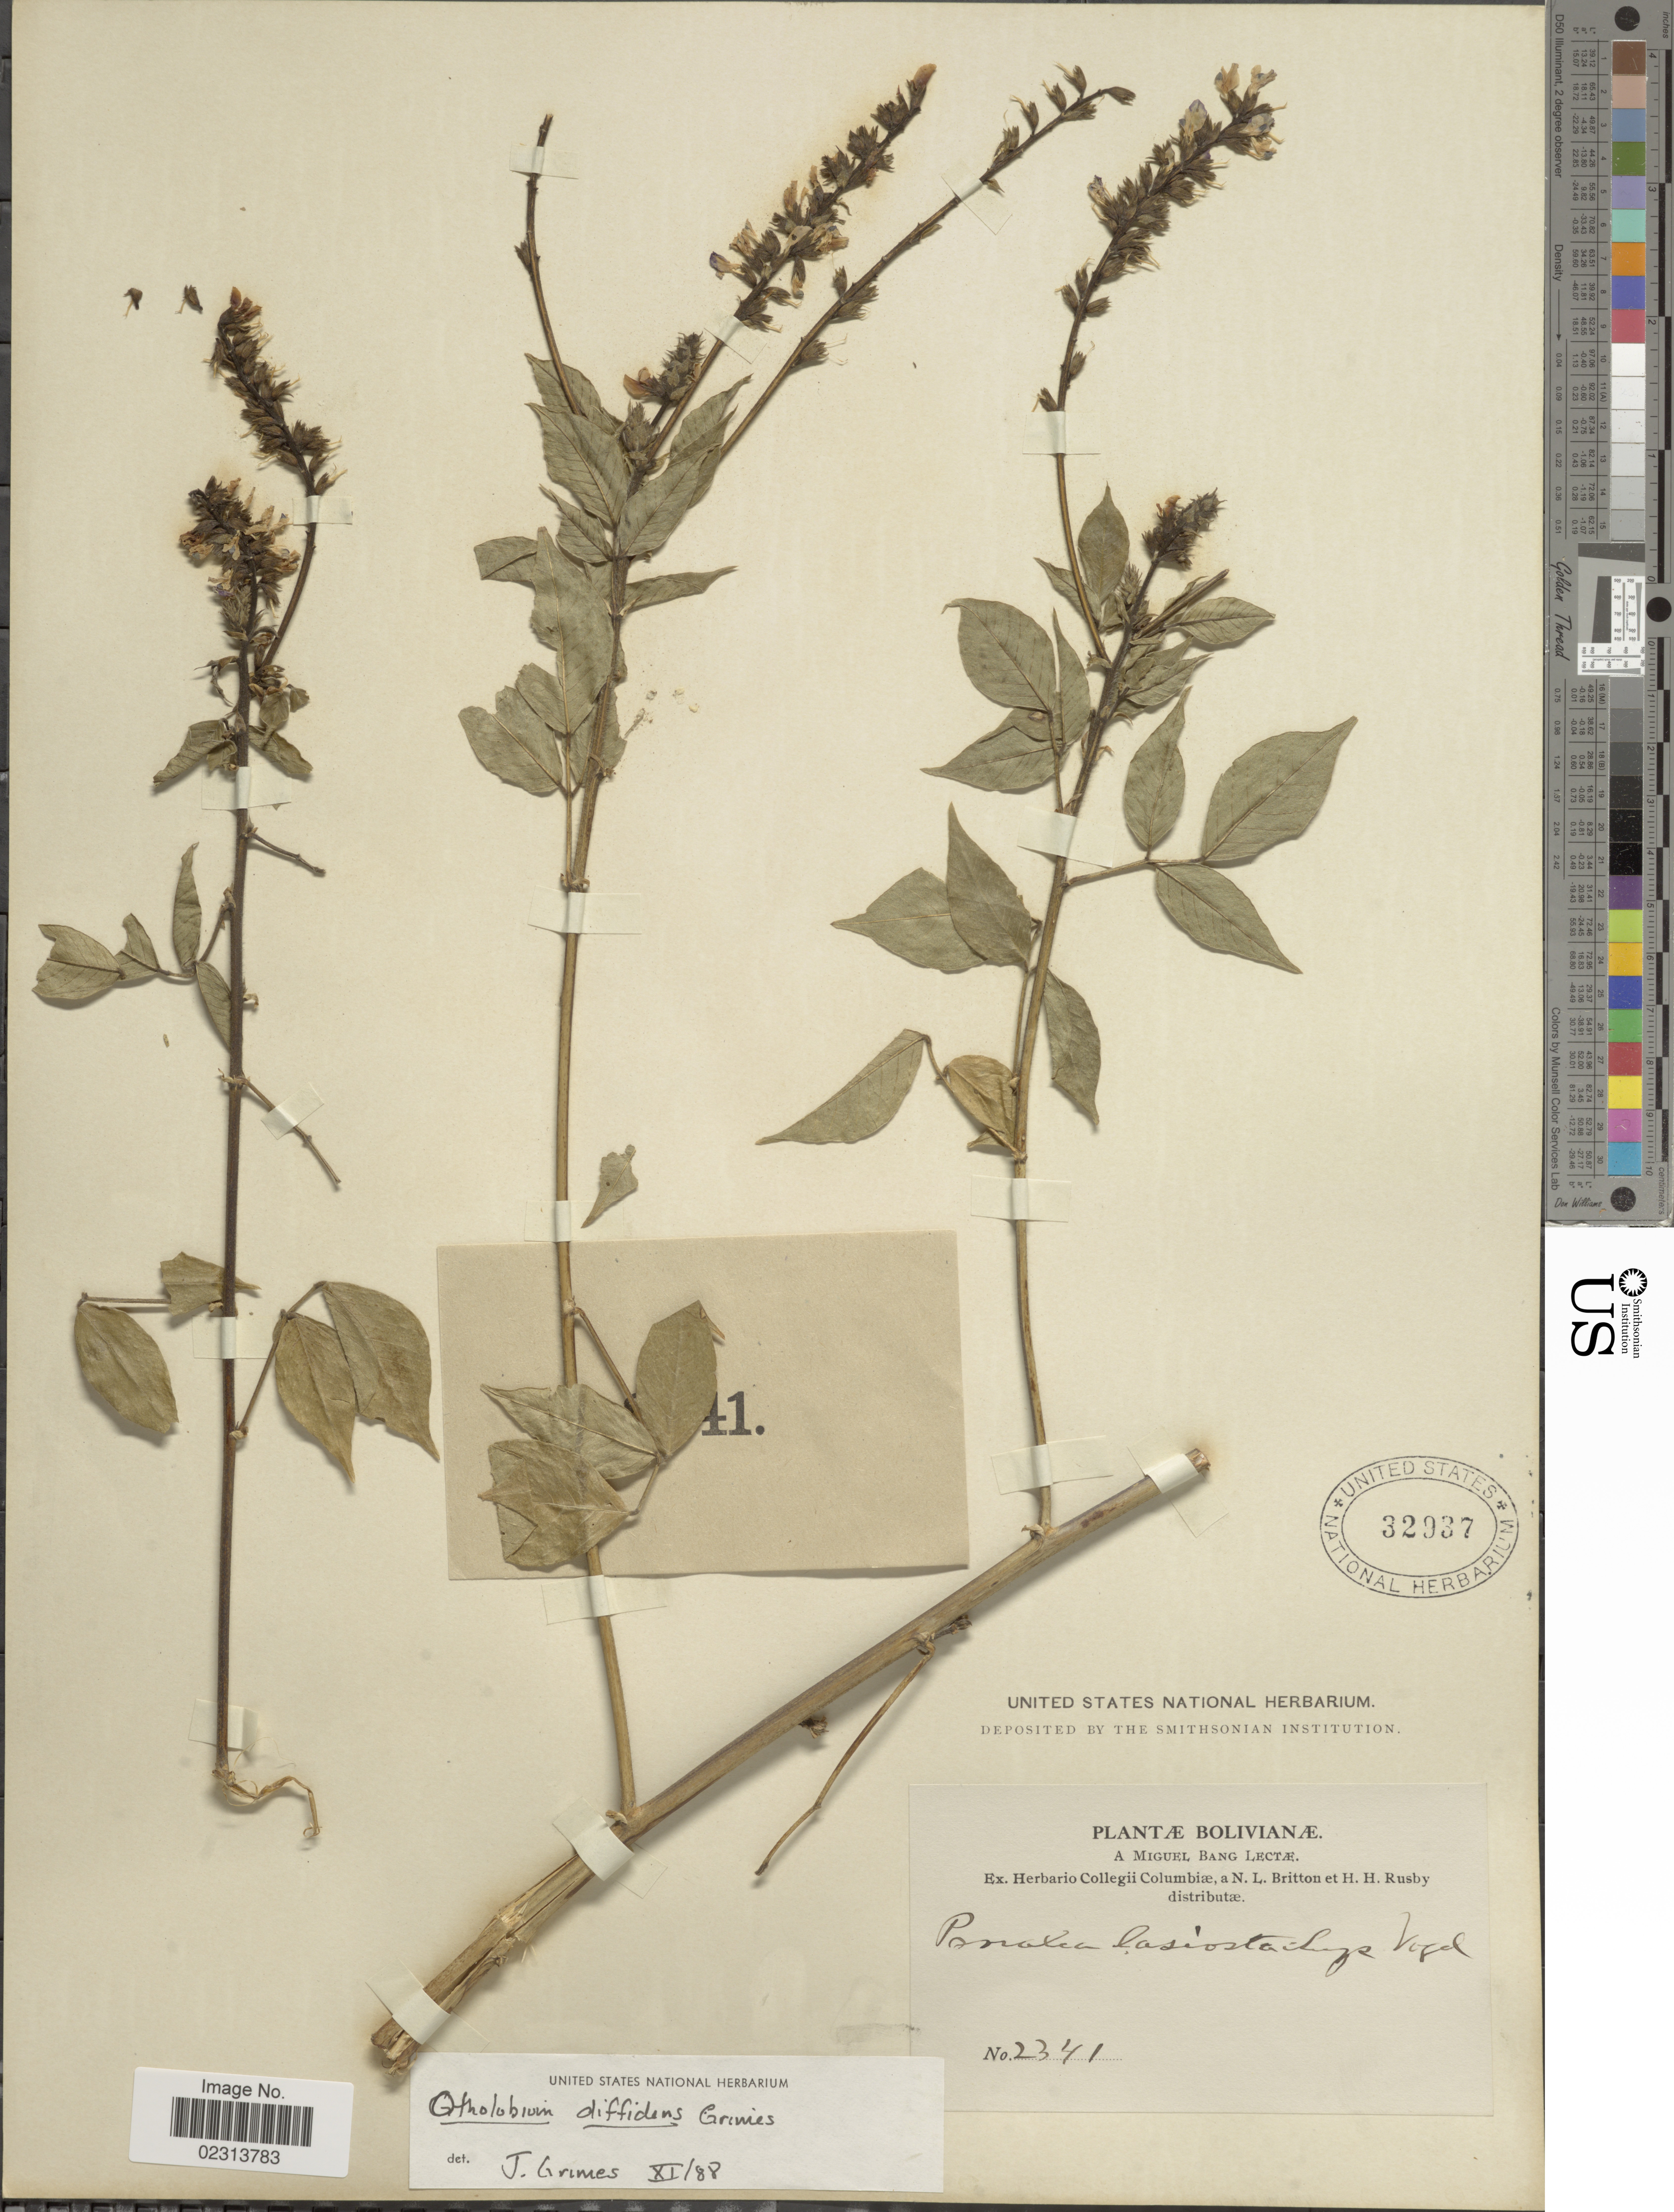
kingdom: Plantae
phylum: Tracheophyta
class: Magnoliopsida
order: Fabales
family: Fabaceae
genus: Otholobium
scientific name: Otholobium diffidens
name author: J.W. Grimes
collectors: M. Bang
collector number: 2341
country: Bolivia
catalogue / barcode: US 32937